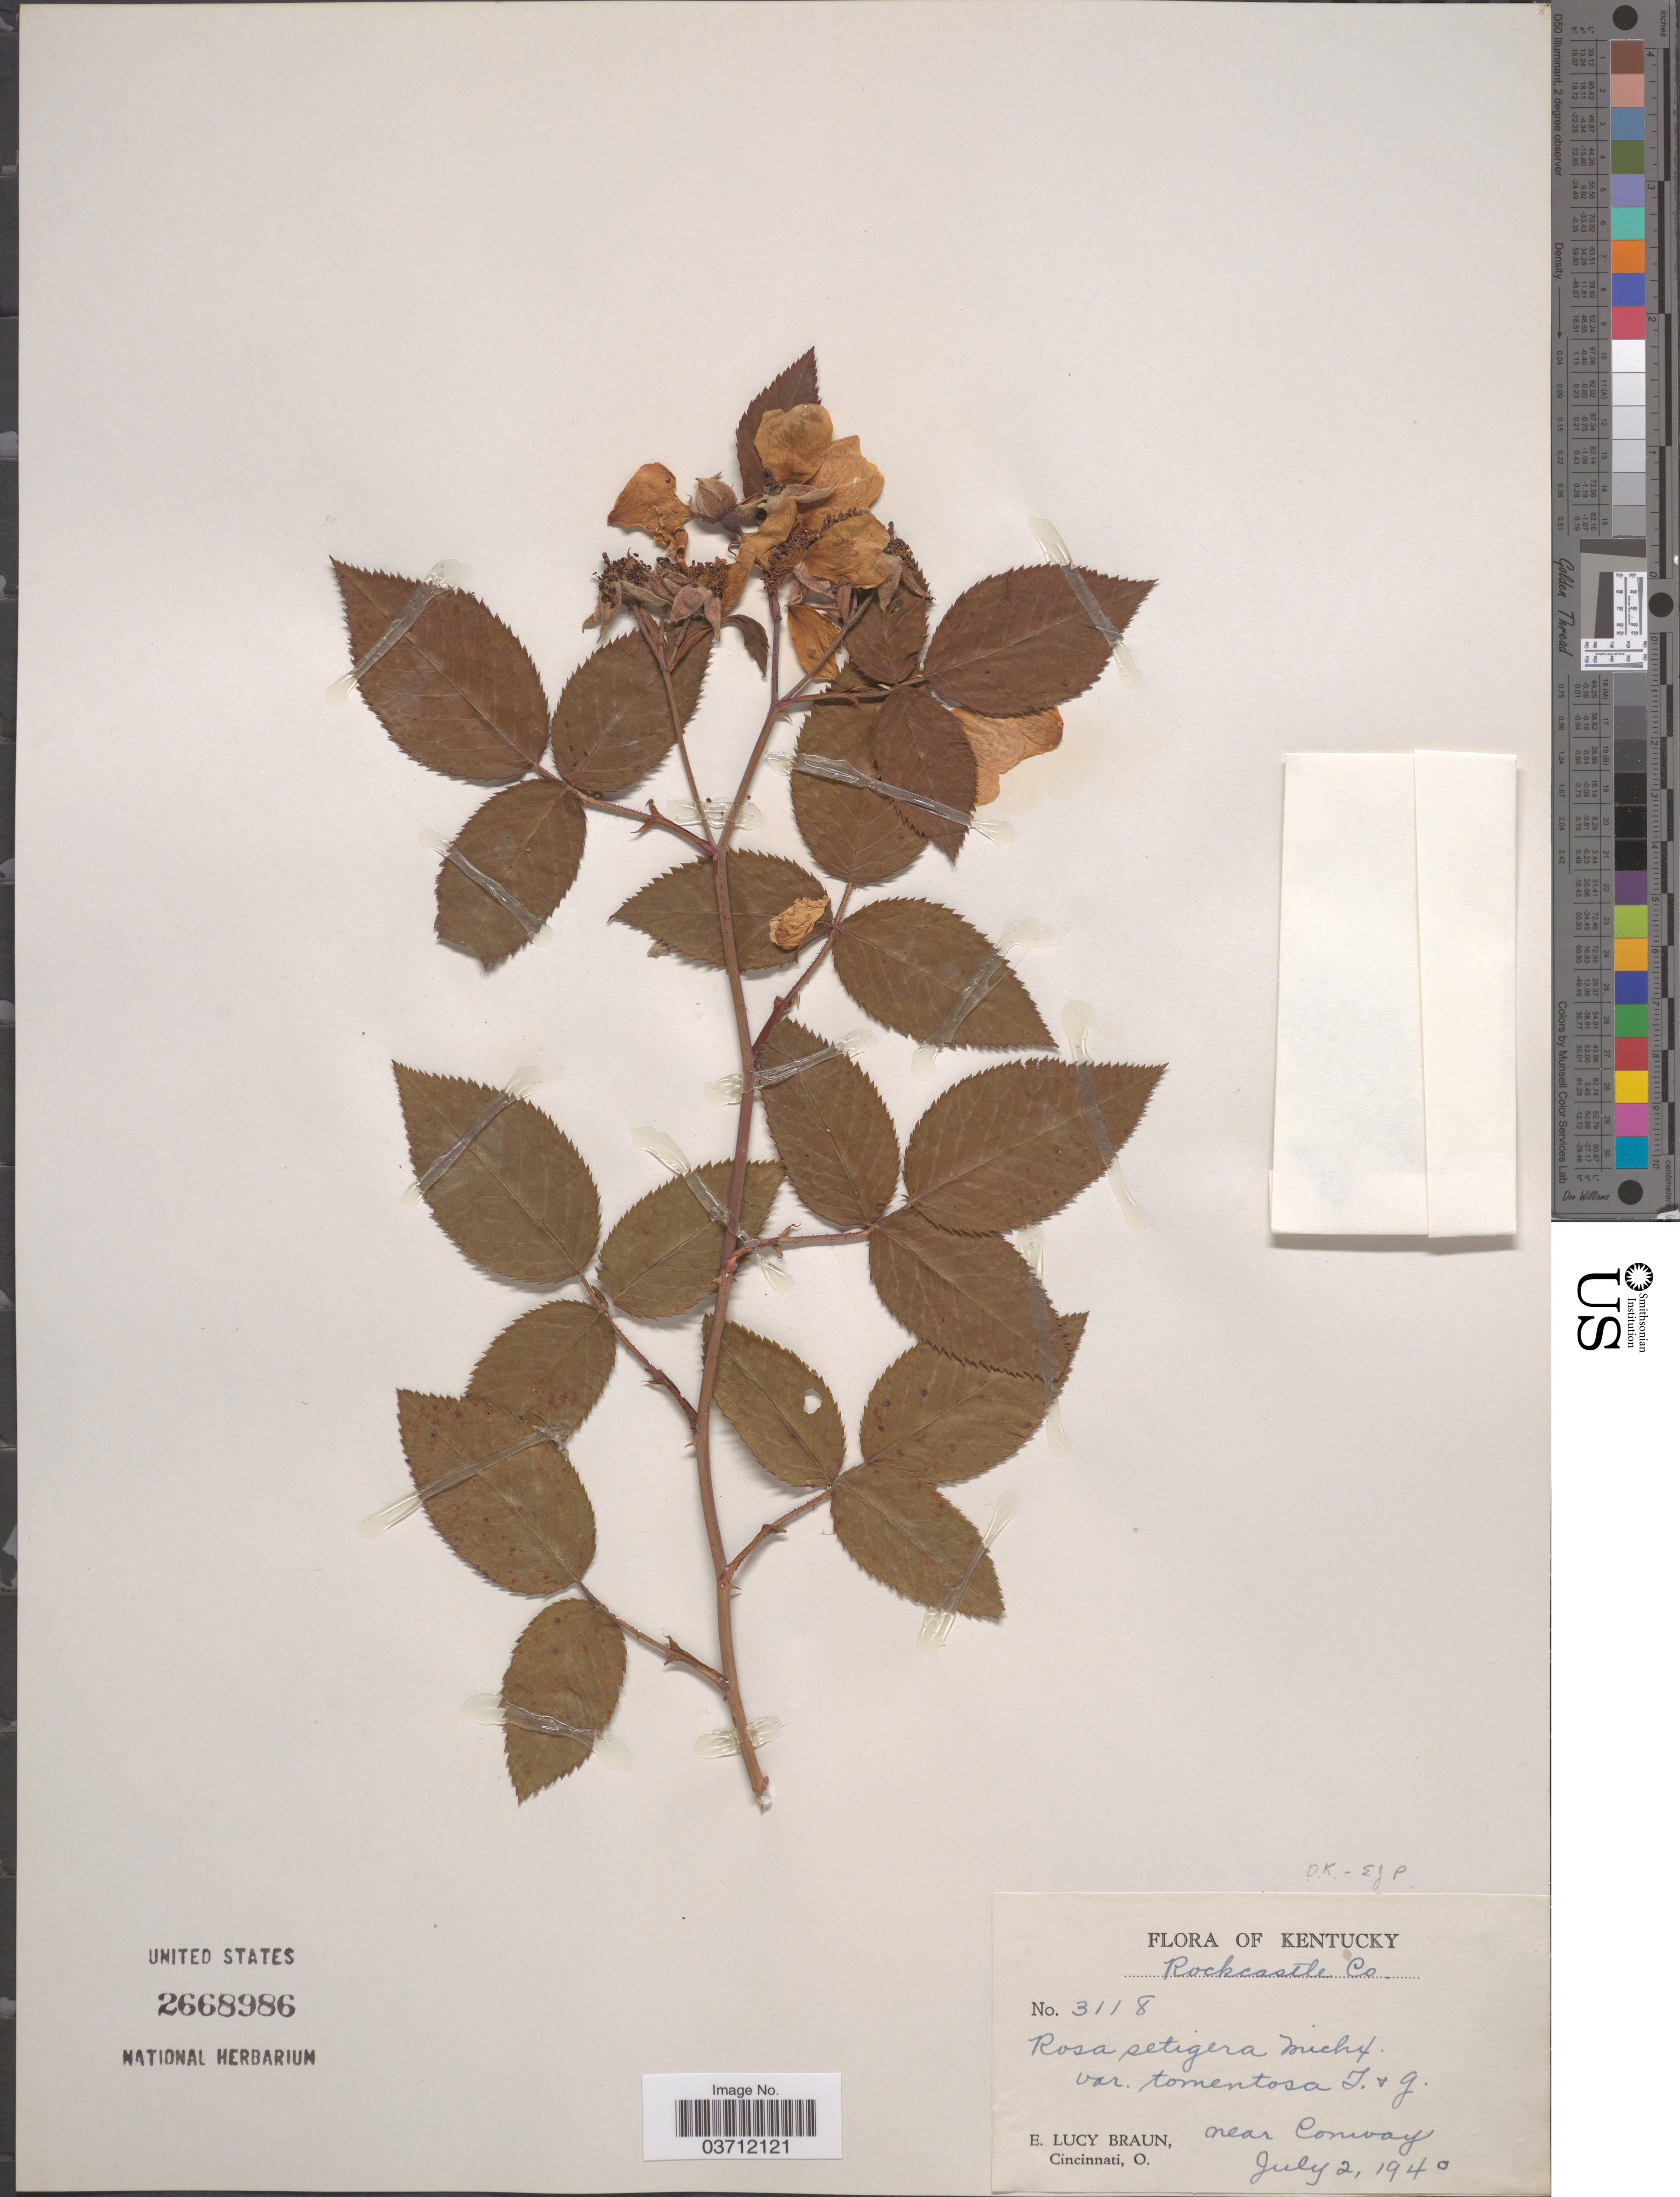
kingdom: Plantae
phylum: Tracheophyta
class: Magnoliopsida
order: Rosales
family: Rosaceae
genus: Rosa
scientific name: Rosa setigera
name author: Michx.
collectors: E. L. Braun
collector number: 3118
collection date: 1940-07-02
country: United States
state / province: Kentucky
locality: Rockcastle Co. Near Convoy.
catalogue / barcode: US 2668986